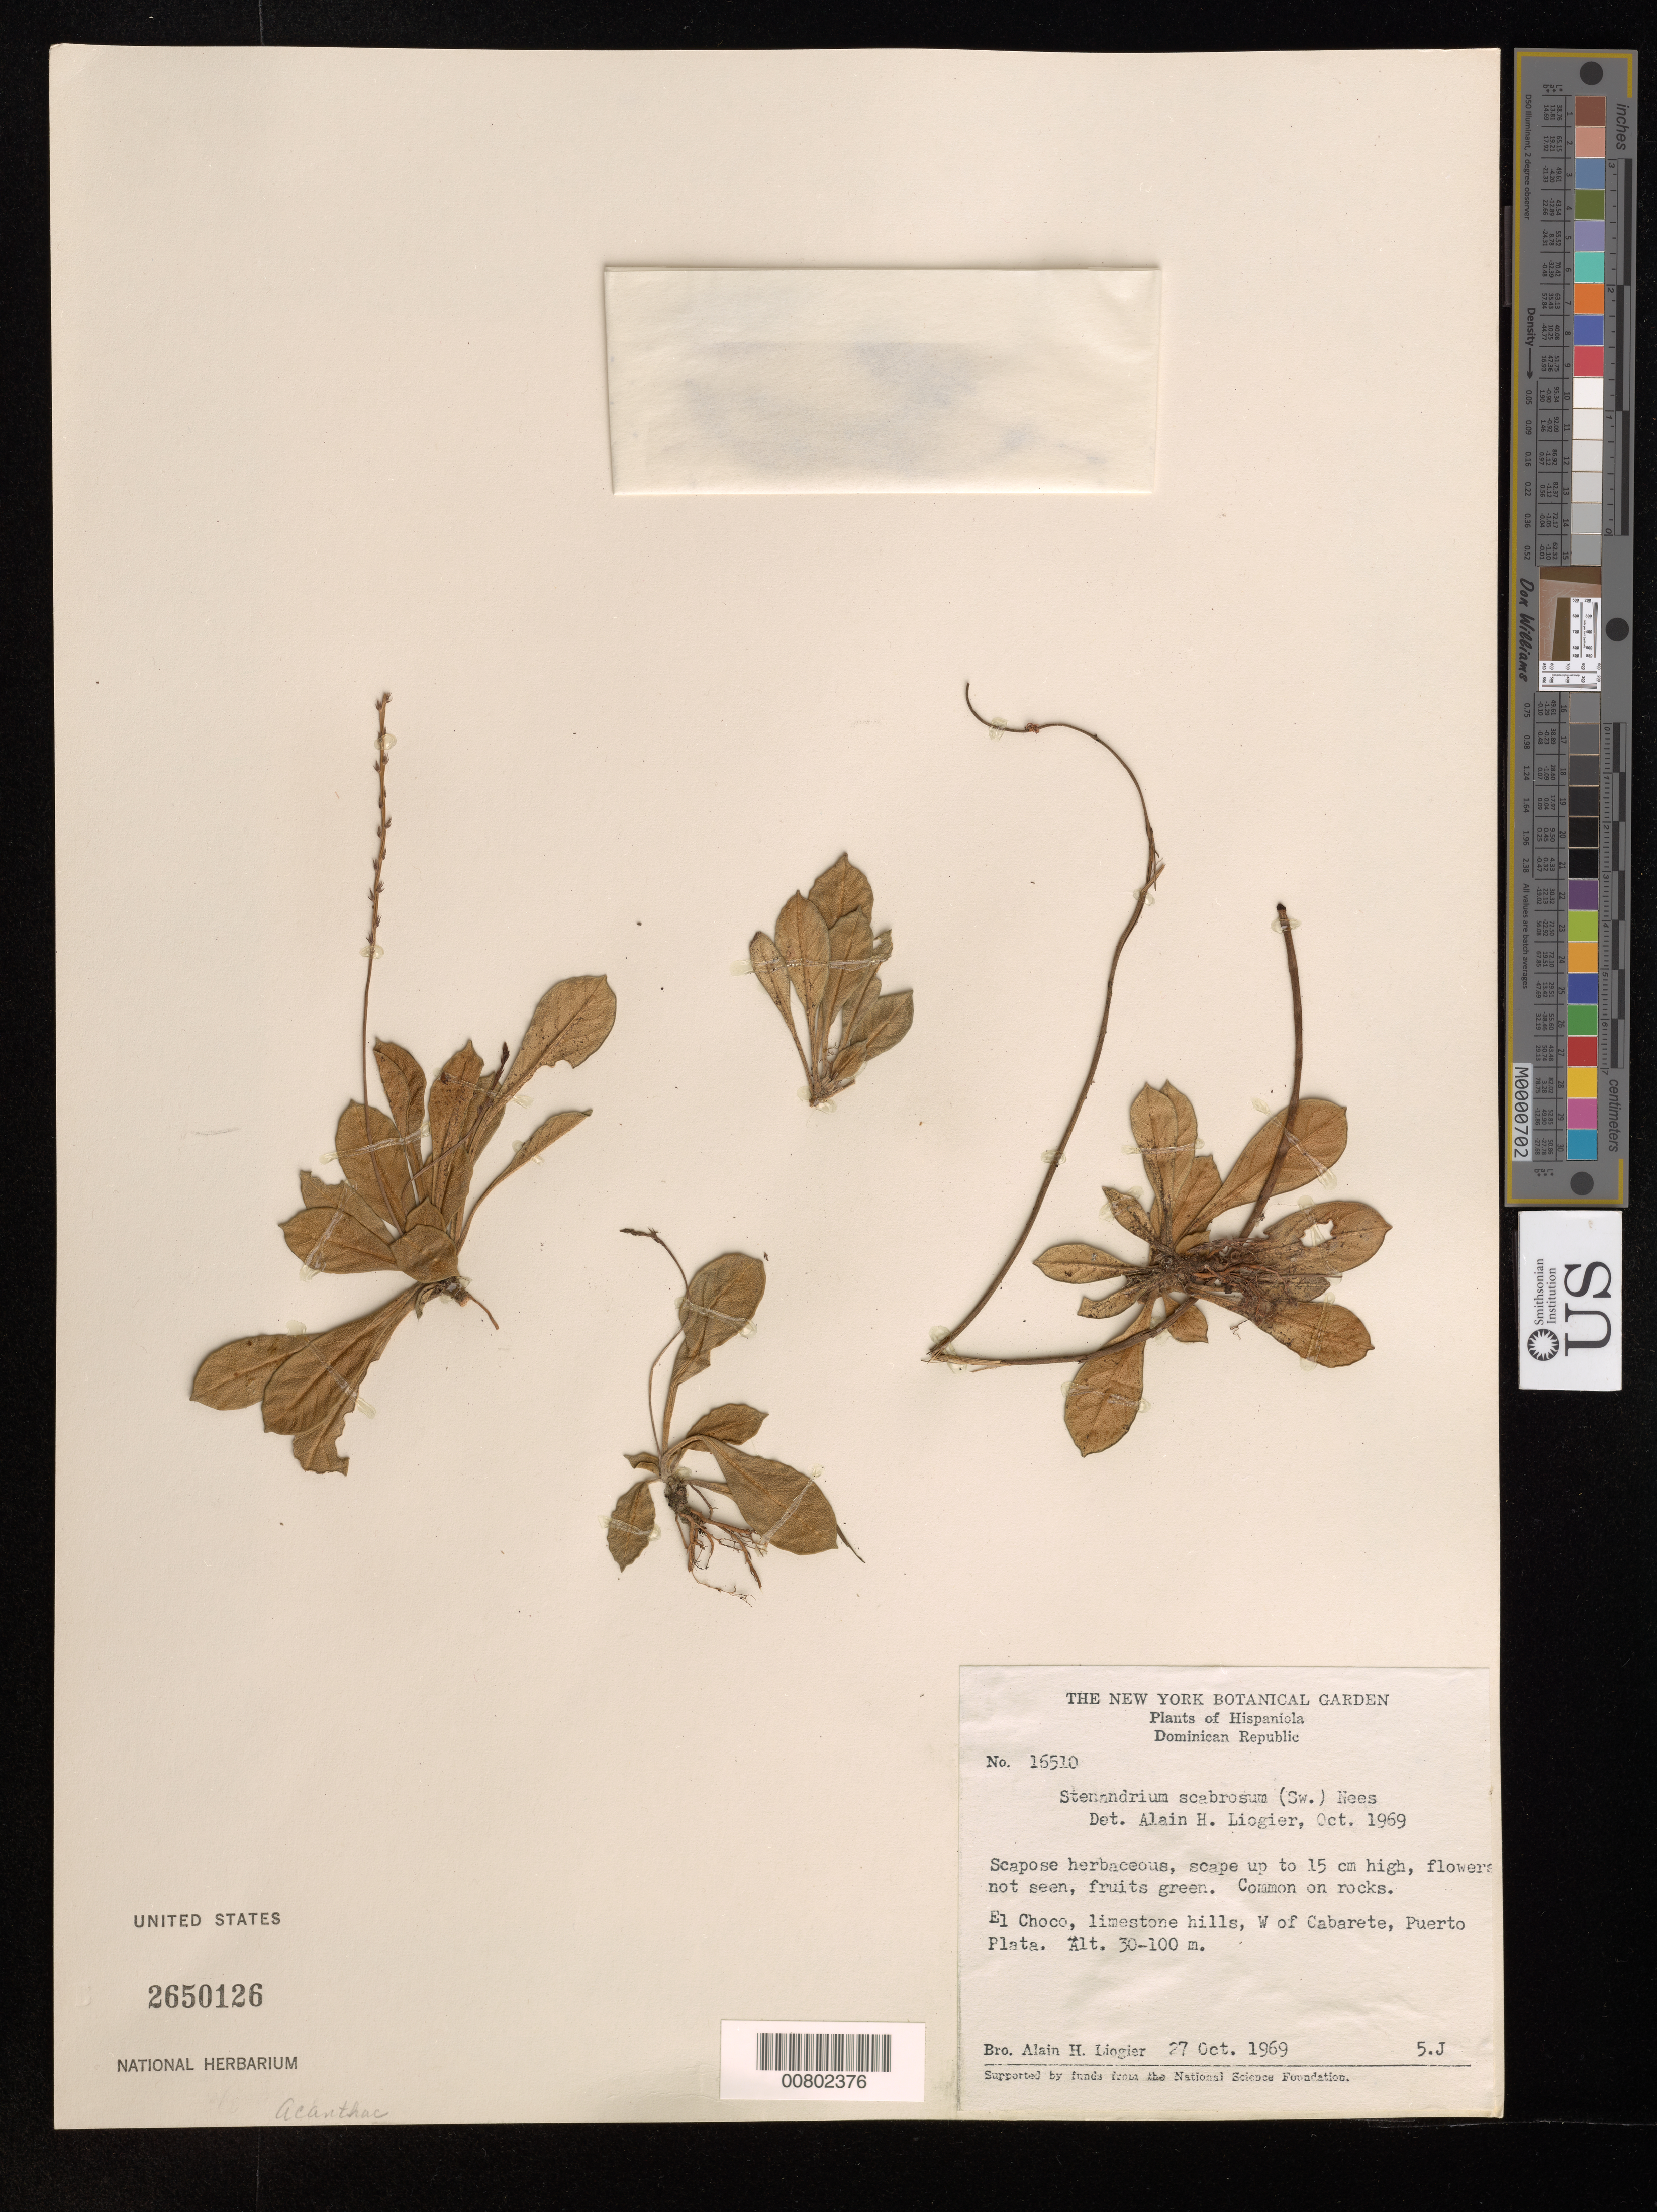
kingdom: Plantae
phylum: Tracheophyta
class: Magnoliopsida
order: Lamiales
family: Acanthaceae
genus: Stenandrium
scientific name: Stenandrium scabrosum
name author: (Sw.) Nees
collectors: A. H. Liogier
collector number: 16510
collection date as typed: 27 Oct 1969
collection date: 1969-10-27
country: Dominican Republic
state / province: Puerto Plata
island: Hispaniola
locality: El Choco, W of Cabarete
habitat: On rocks on limestone hills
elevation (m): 30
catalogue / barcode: US 2650126